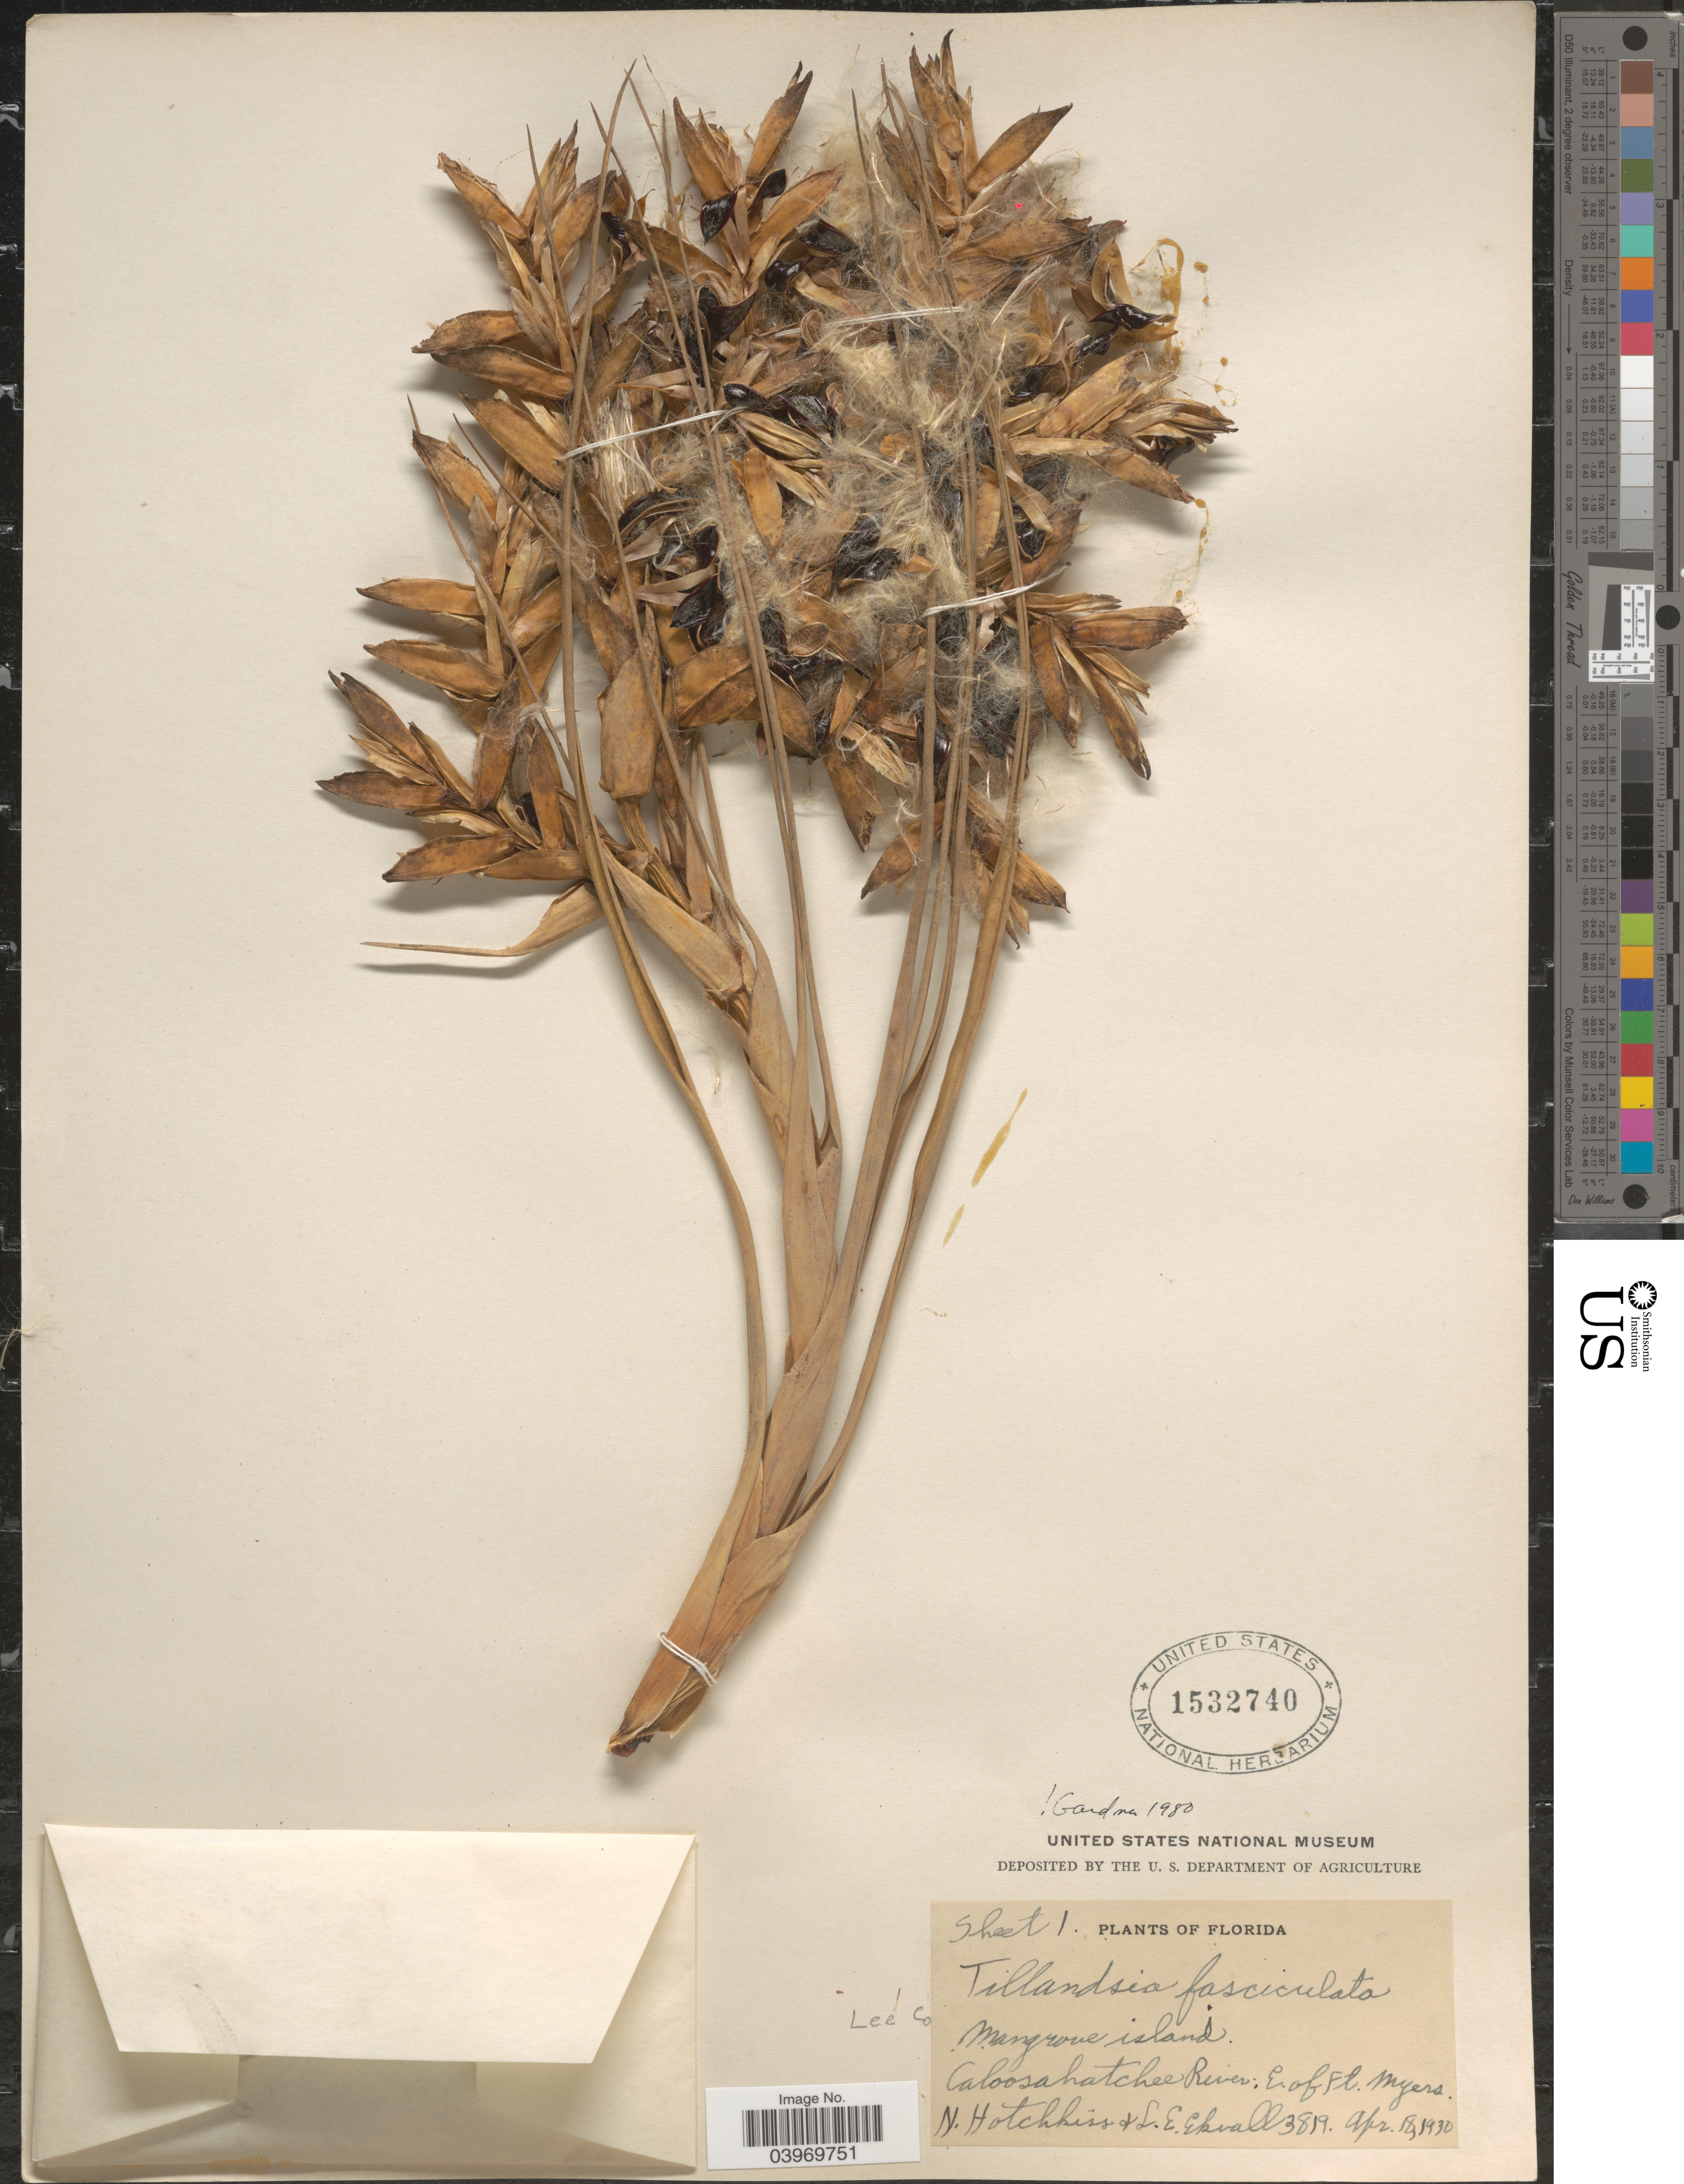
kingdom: Plantae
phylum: Tracheophyta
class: Liliopsida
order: Poales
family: Bromeliaceae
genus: Tillandsia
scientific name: Tillandsia fasciculata var. densispica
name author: Mez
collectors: N. Hotchkiss & L. Ekvall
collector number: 3819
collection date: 1930-04-18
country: United States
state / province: Florida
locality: Lee Co. Mangrove island. Caloosahatchee River: E. of Ft. Myers.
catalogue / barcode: US 1532740